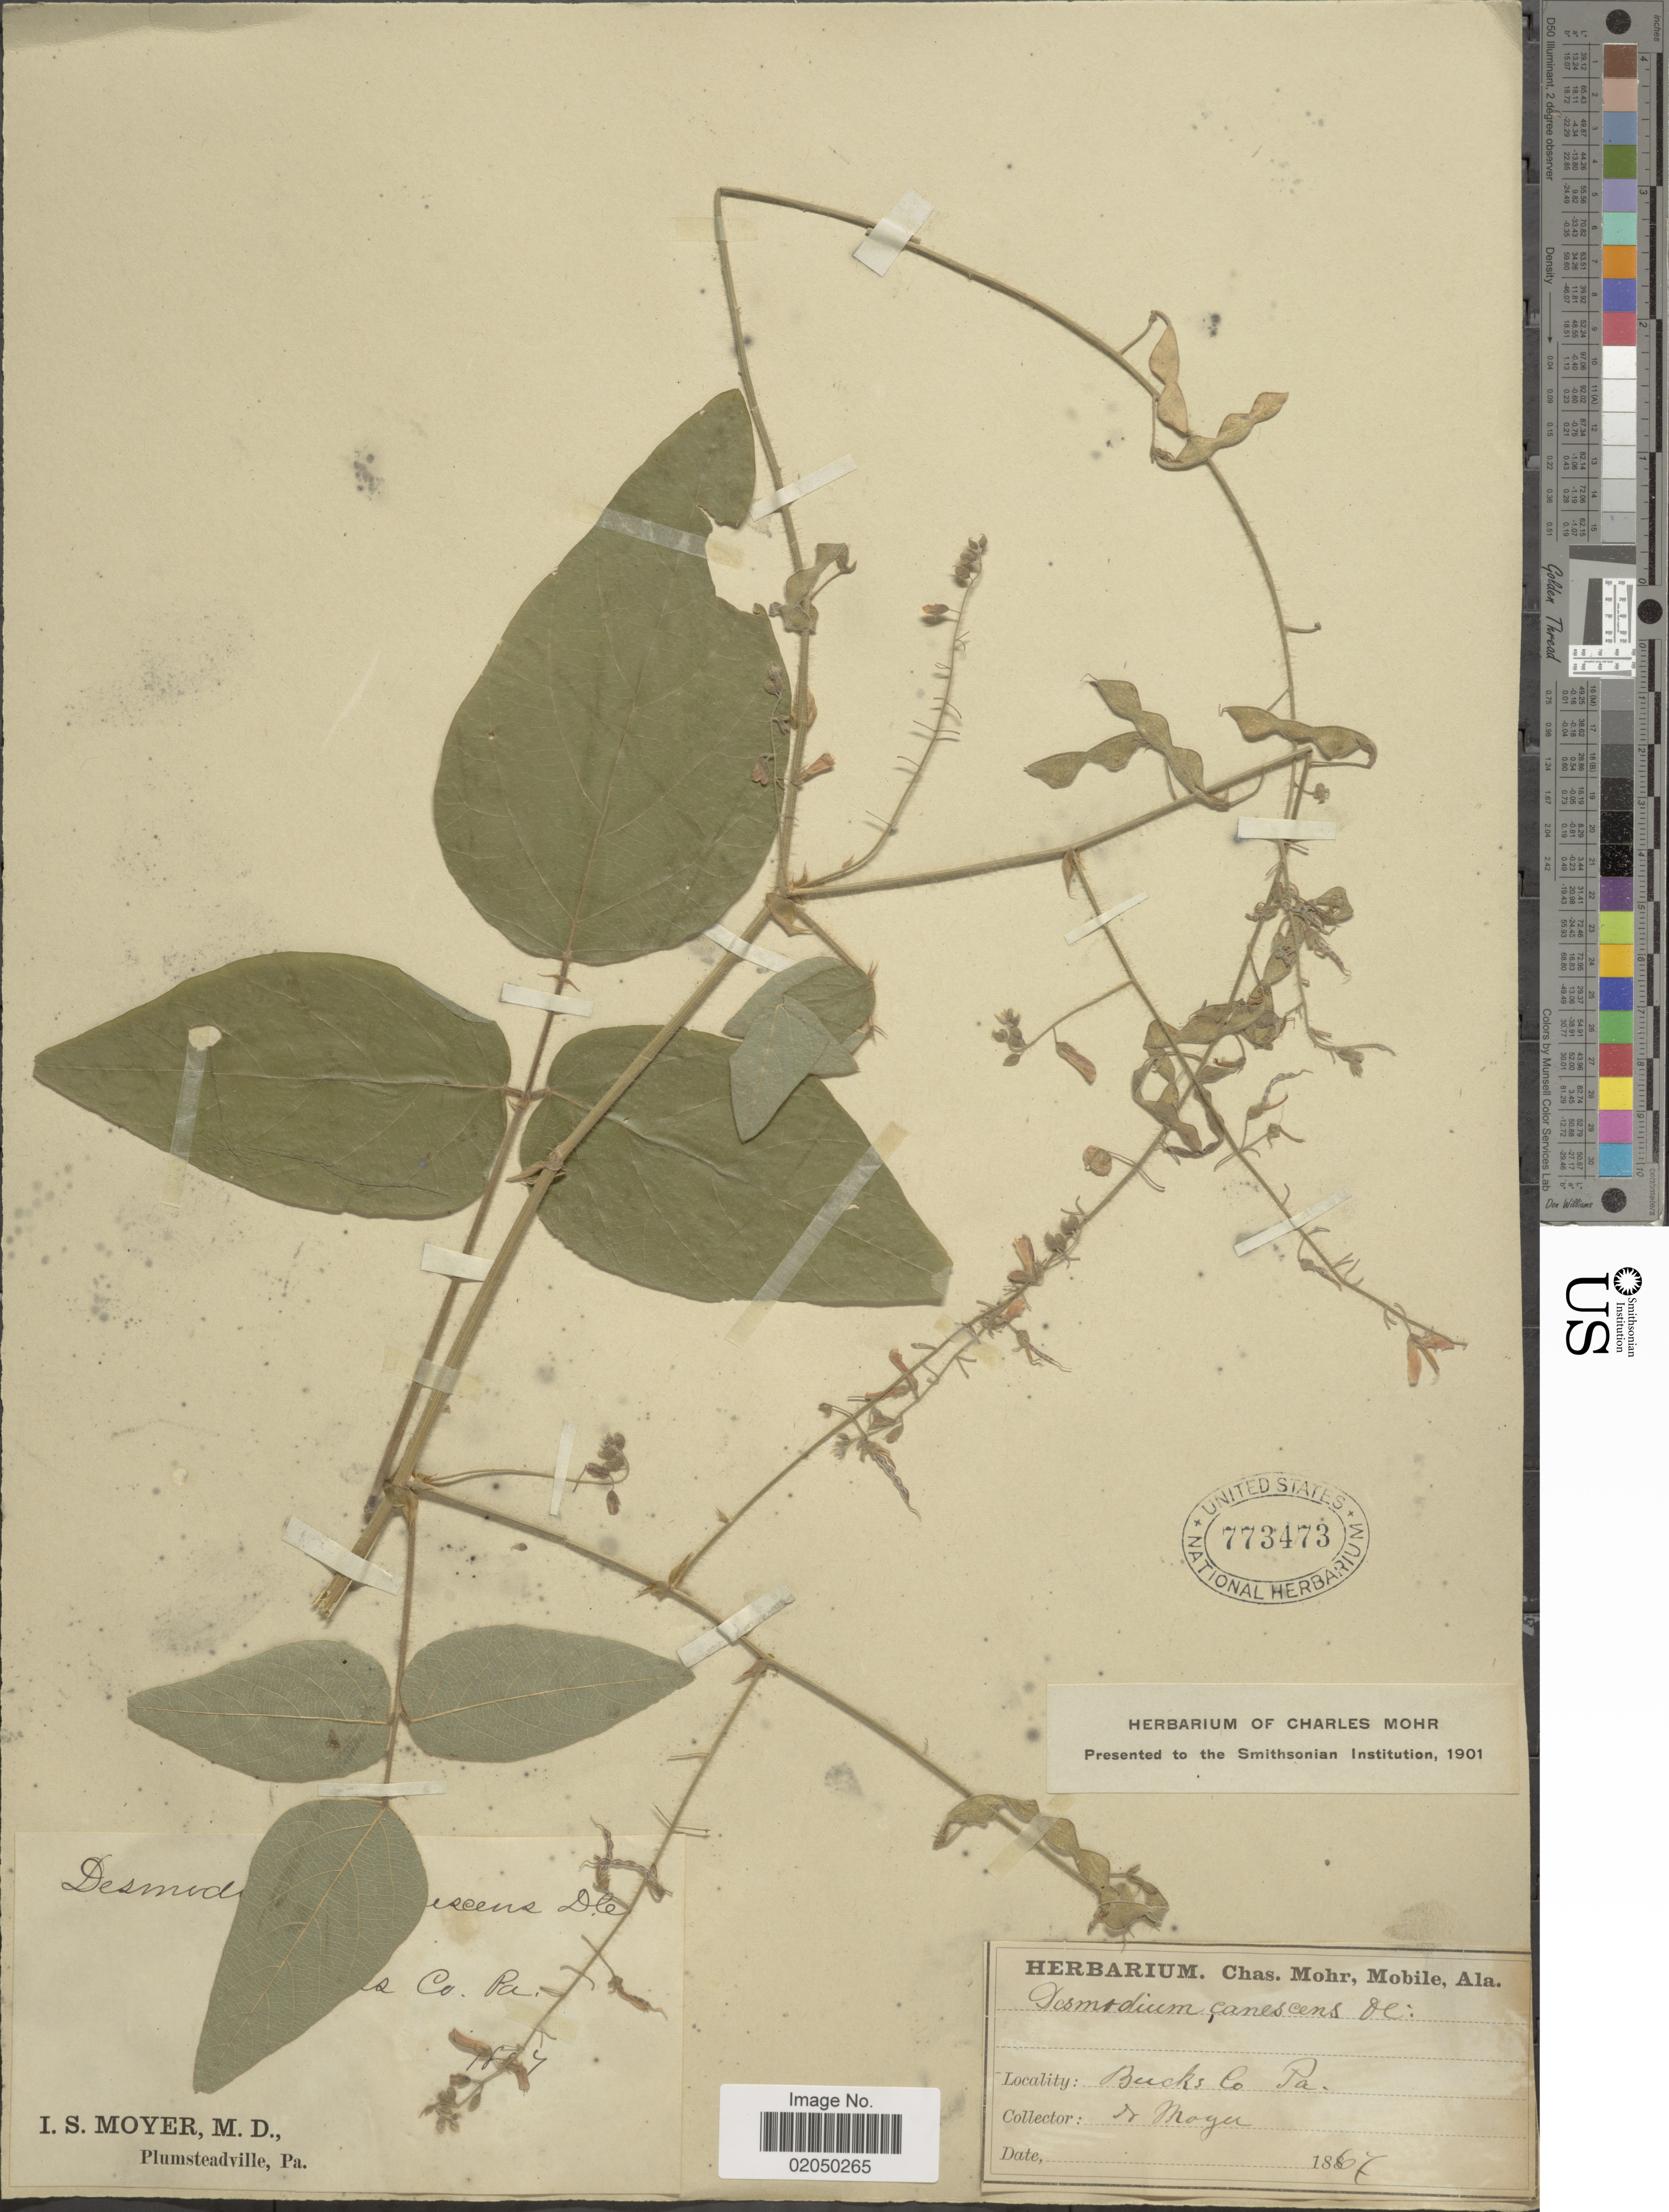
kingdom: Plantae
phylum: Tracheophyta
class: Magnoliopsida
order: Fabales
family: Fabaceae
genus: Desmodium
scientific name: Desmodium canescens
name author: (L.) DC.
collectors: I. S. Moyer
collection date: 1867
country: United States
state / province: Pennsylvania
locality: Bucks Co.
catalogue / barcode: US 773473